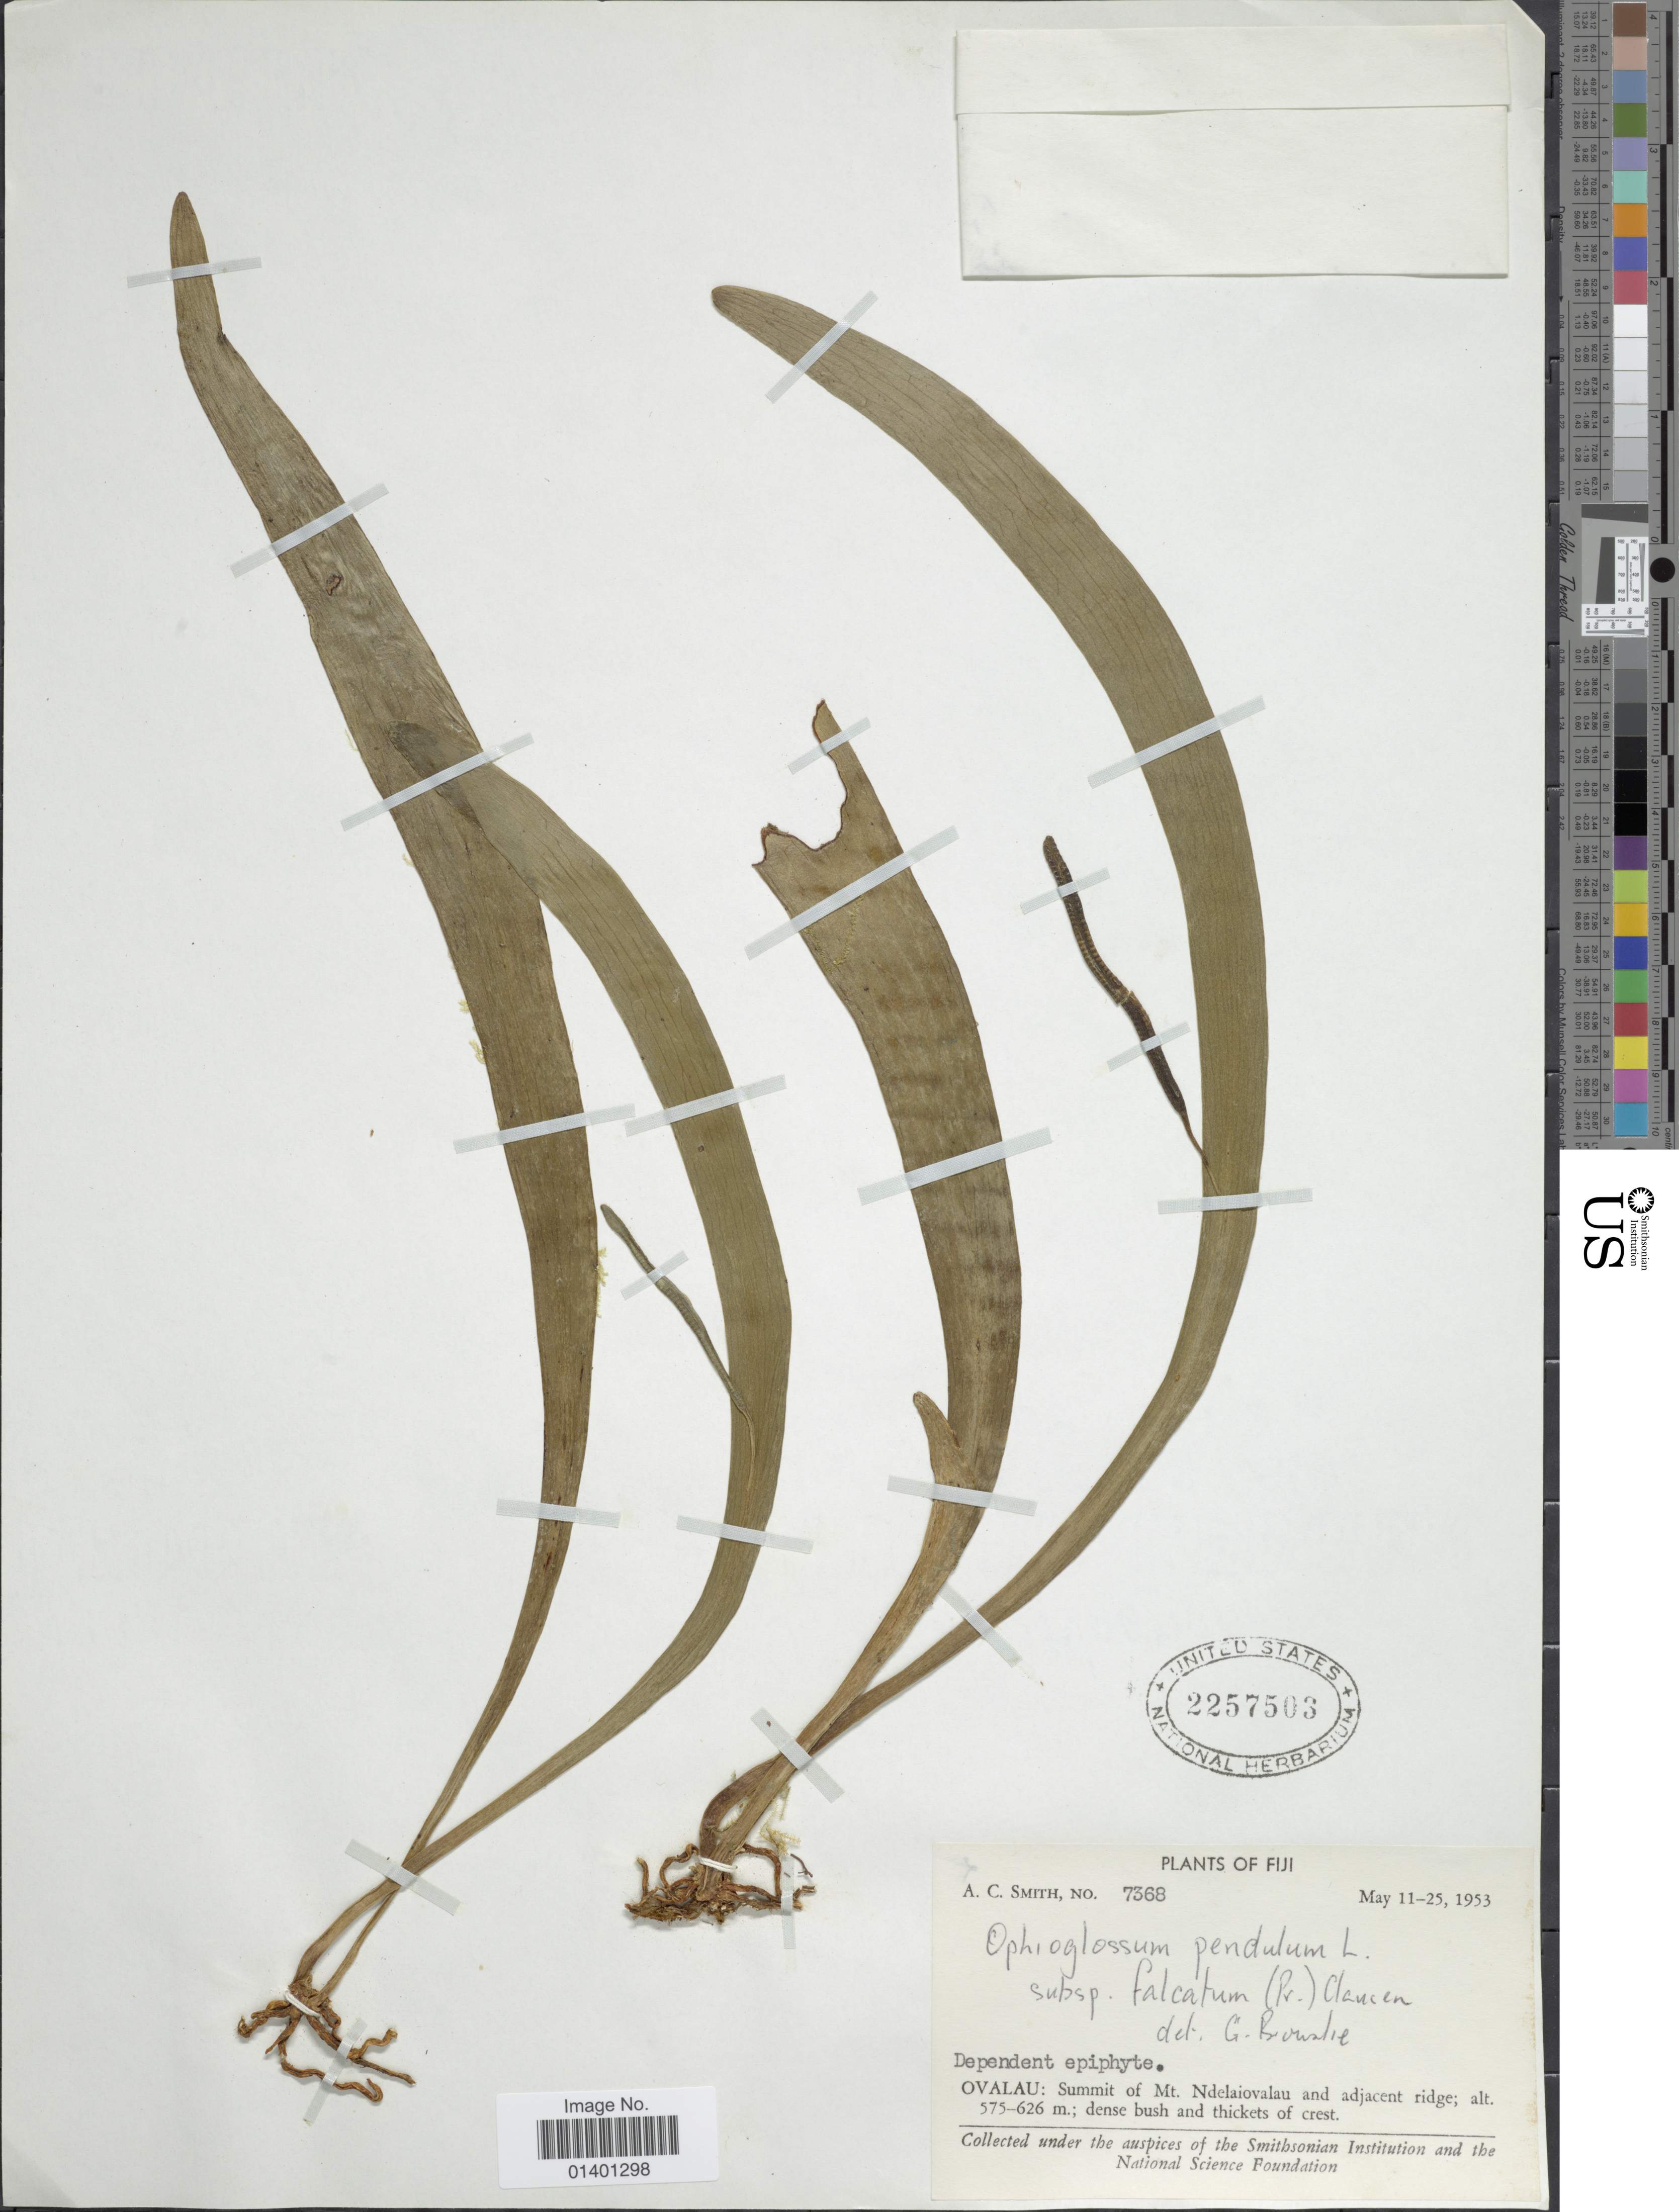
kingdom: Plantae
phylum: Tracheophyta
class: Polypodiopsida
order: Ophioglossales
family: Ophioglossaceae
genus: Ophioderma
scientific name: Ophioderma pendulum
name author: (L.) C. Presl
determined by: Wagner, W. L., (BOT), Smithsonian Institution - National Museum of Natural History (UNITED STATES)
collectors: A. C. Smith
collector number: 7368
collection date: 1953-05-11/1953-05-25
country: Fiji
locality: Ovalau: summit of Mt. Ndelaiovalau and adjacent ridge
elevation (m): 575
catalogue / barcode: US 2257503